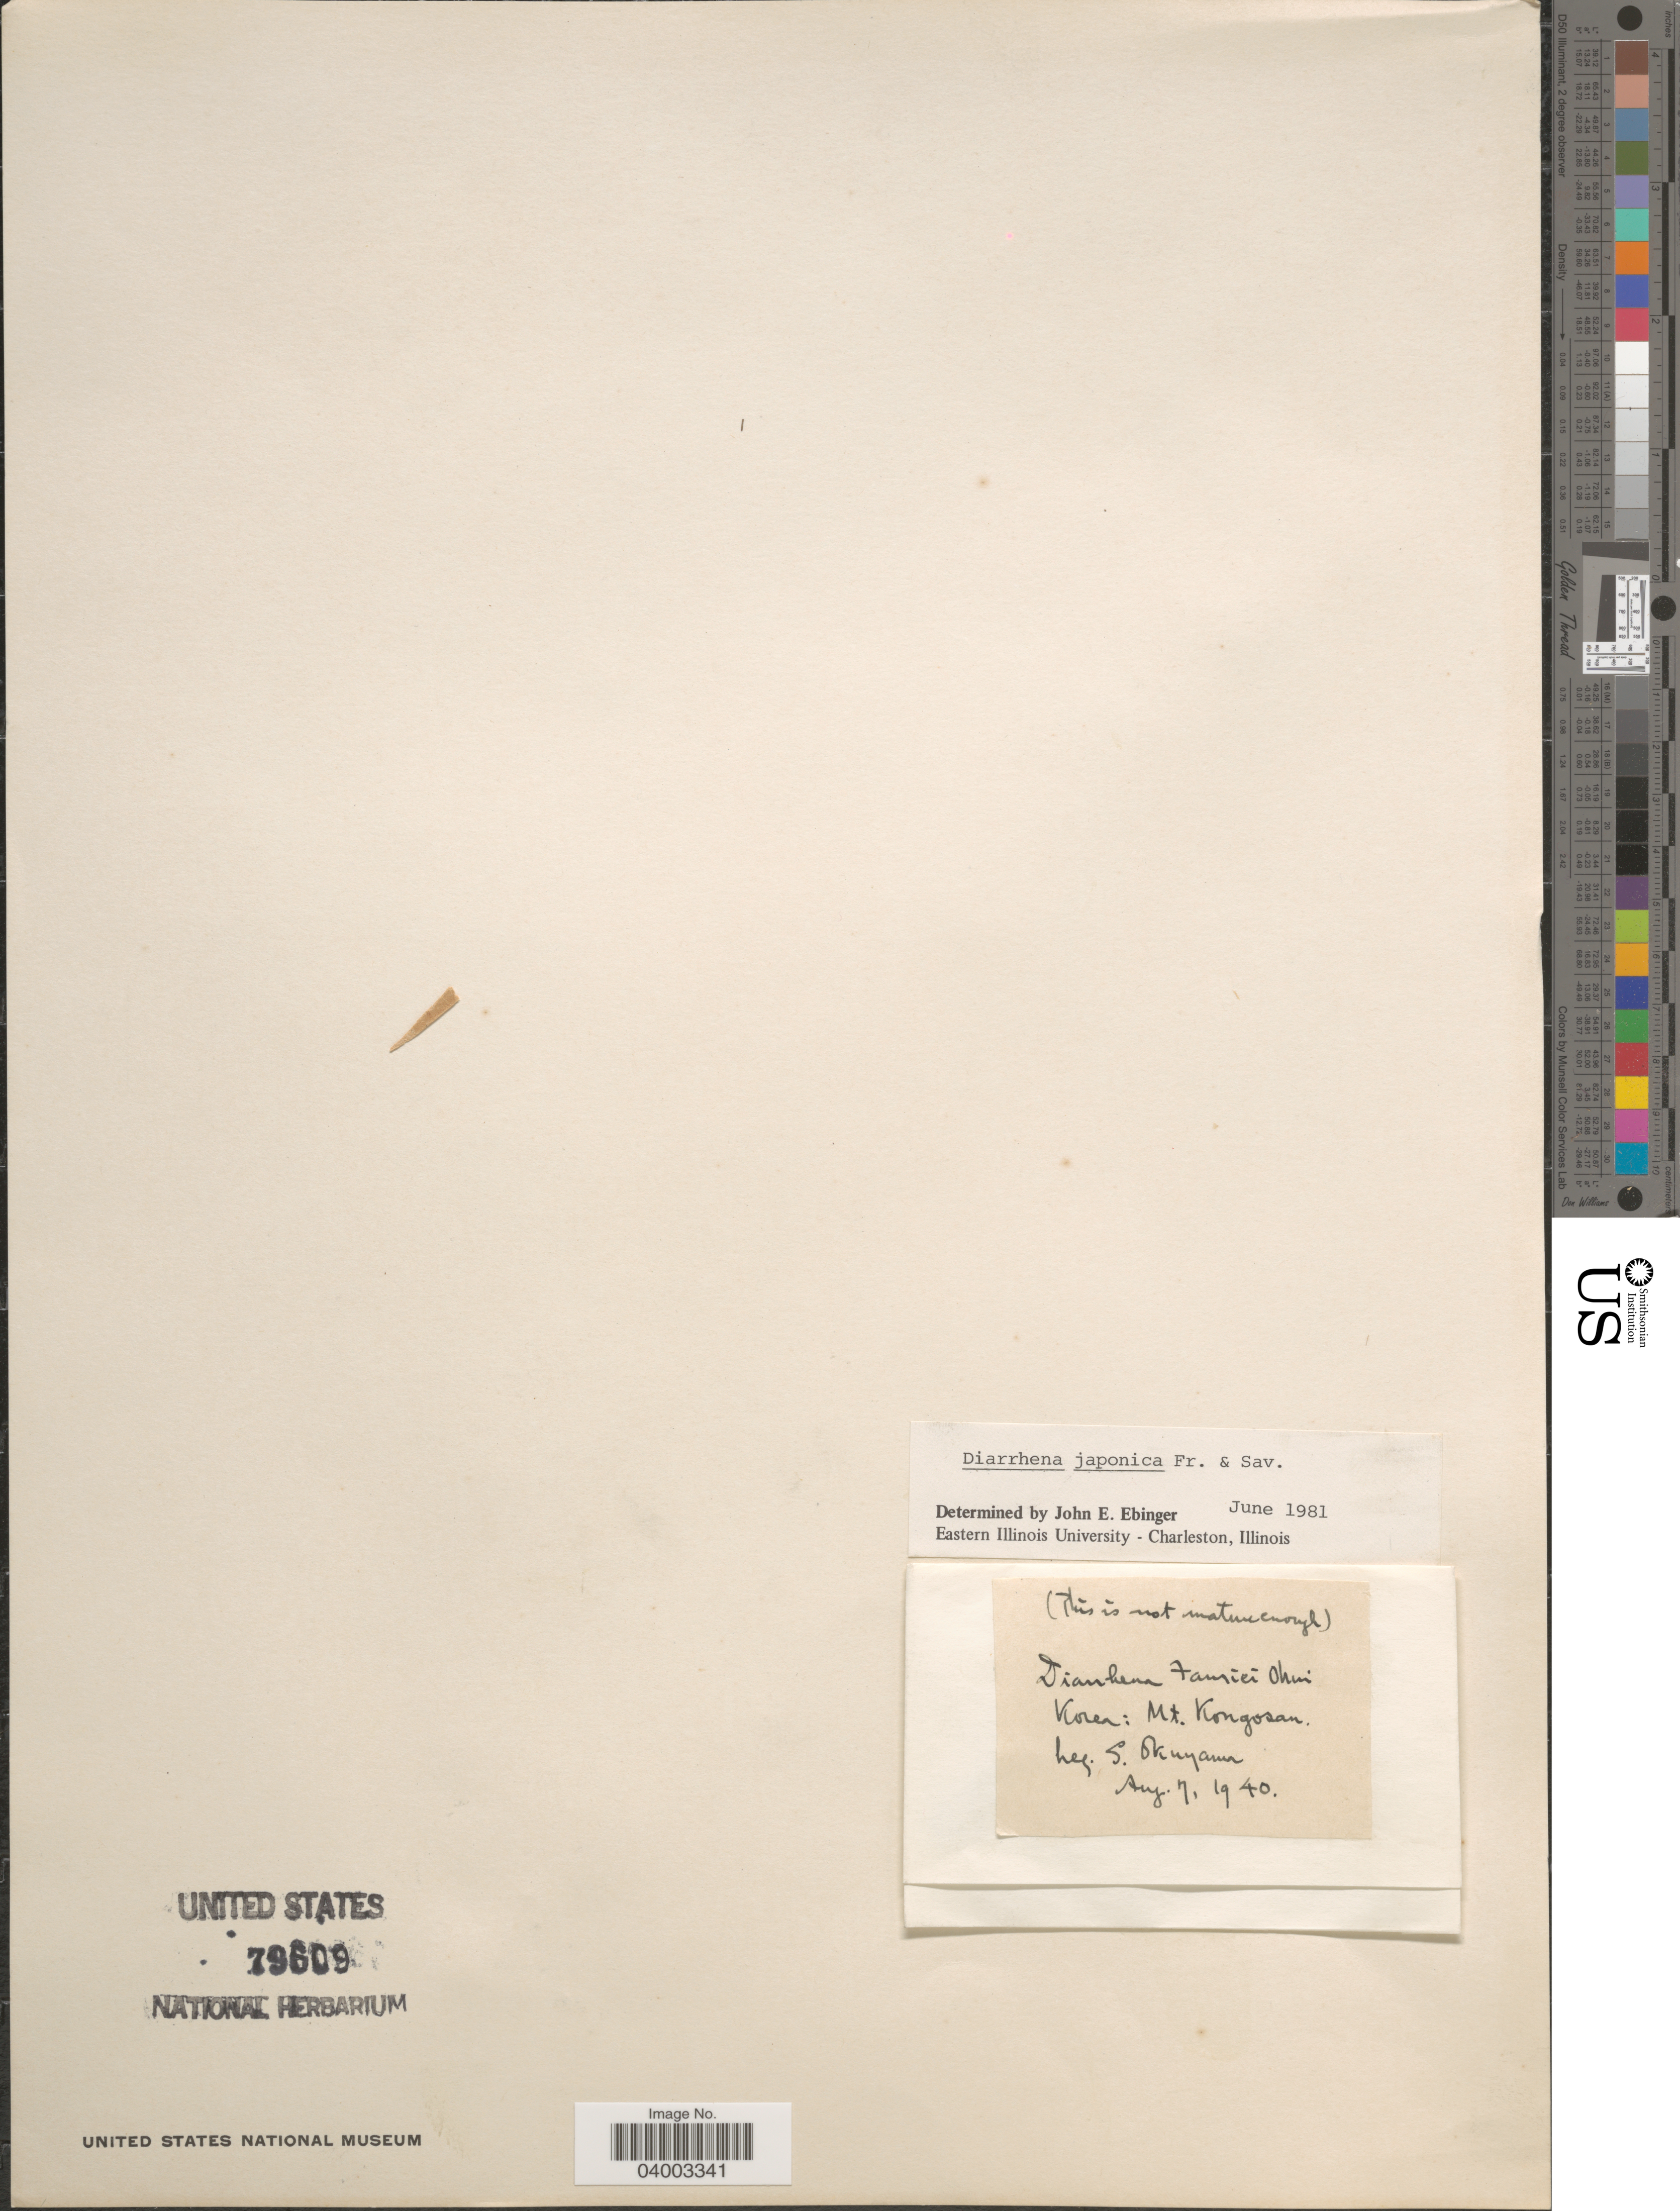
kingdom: Plantae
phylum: Tracheophyta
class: Liliopsida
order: Poales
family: Poaceae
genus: Diarrhena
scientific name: Diarrhena japonica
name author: Franch. & Sav.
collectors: S. Okuyama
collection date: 1940-08-07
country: North Korea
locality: Mt. Kongosan.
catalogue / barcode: US 79609